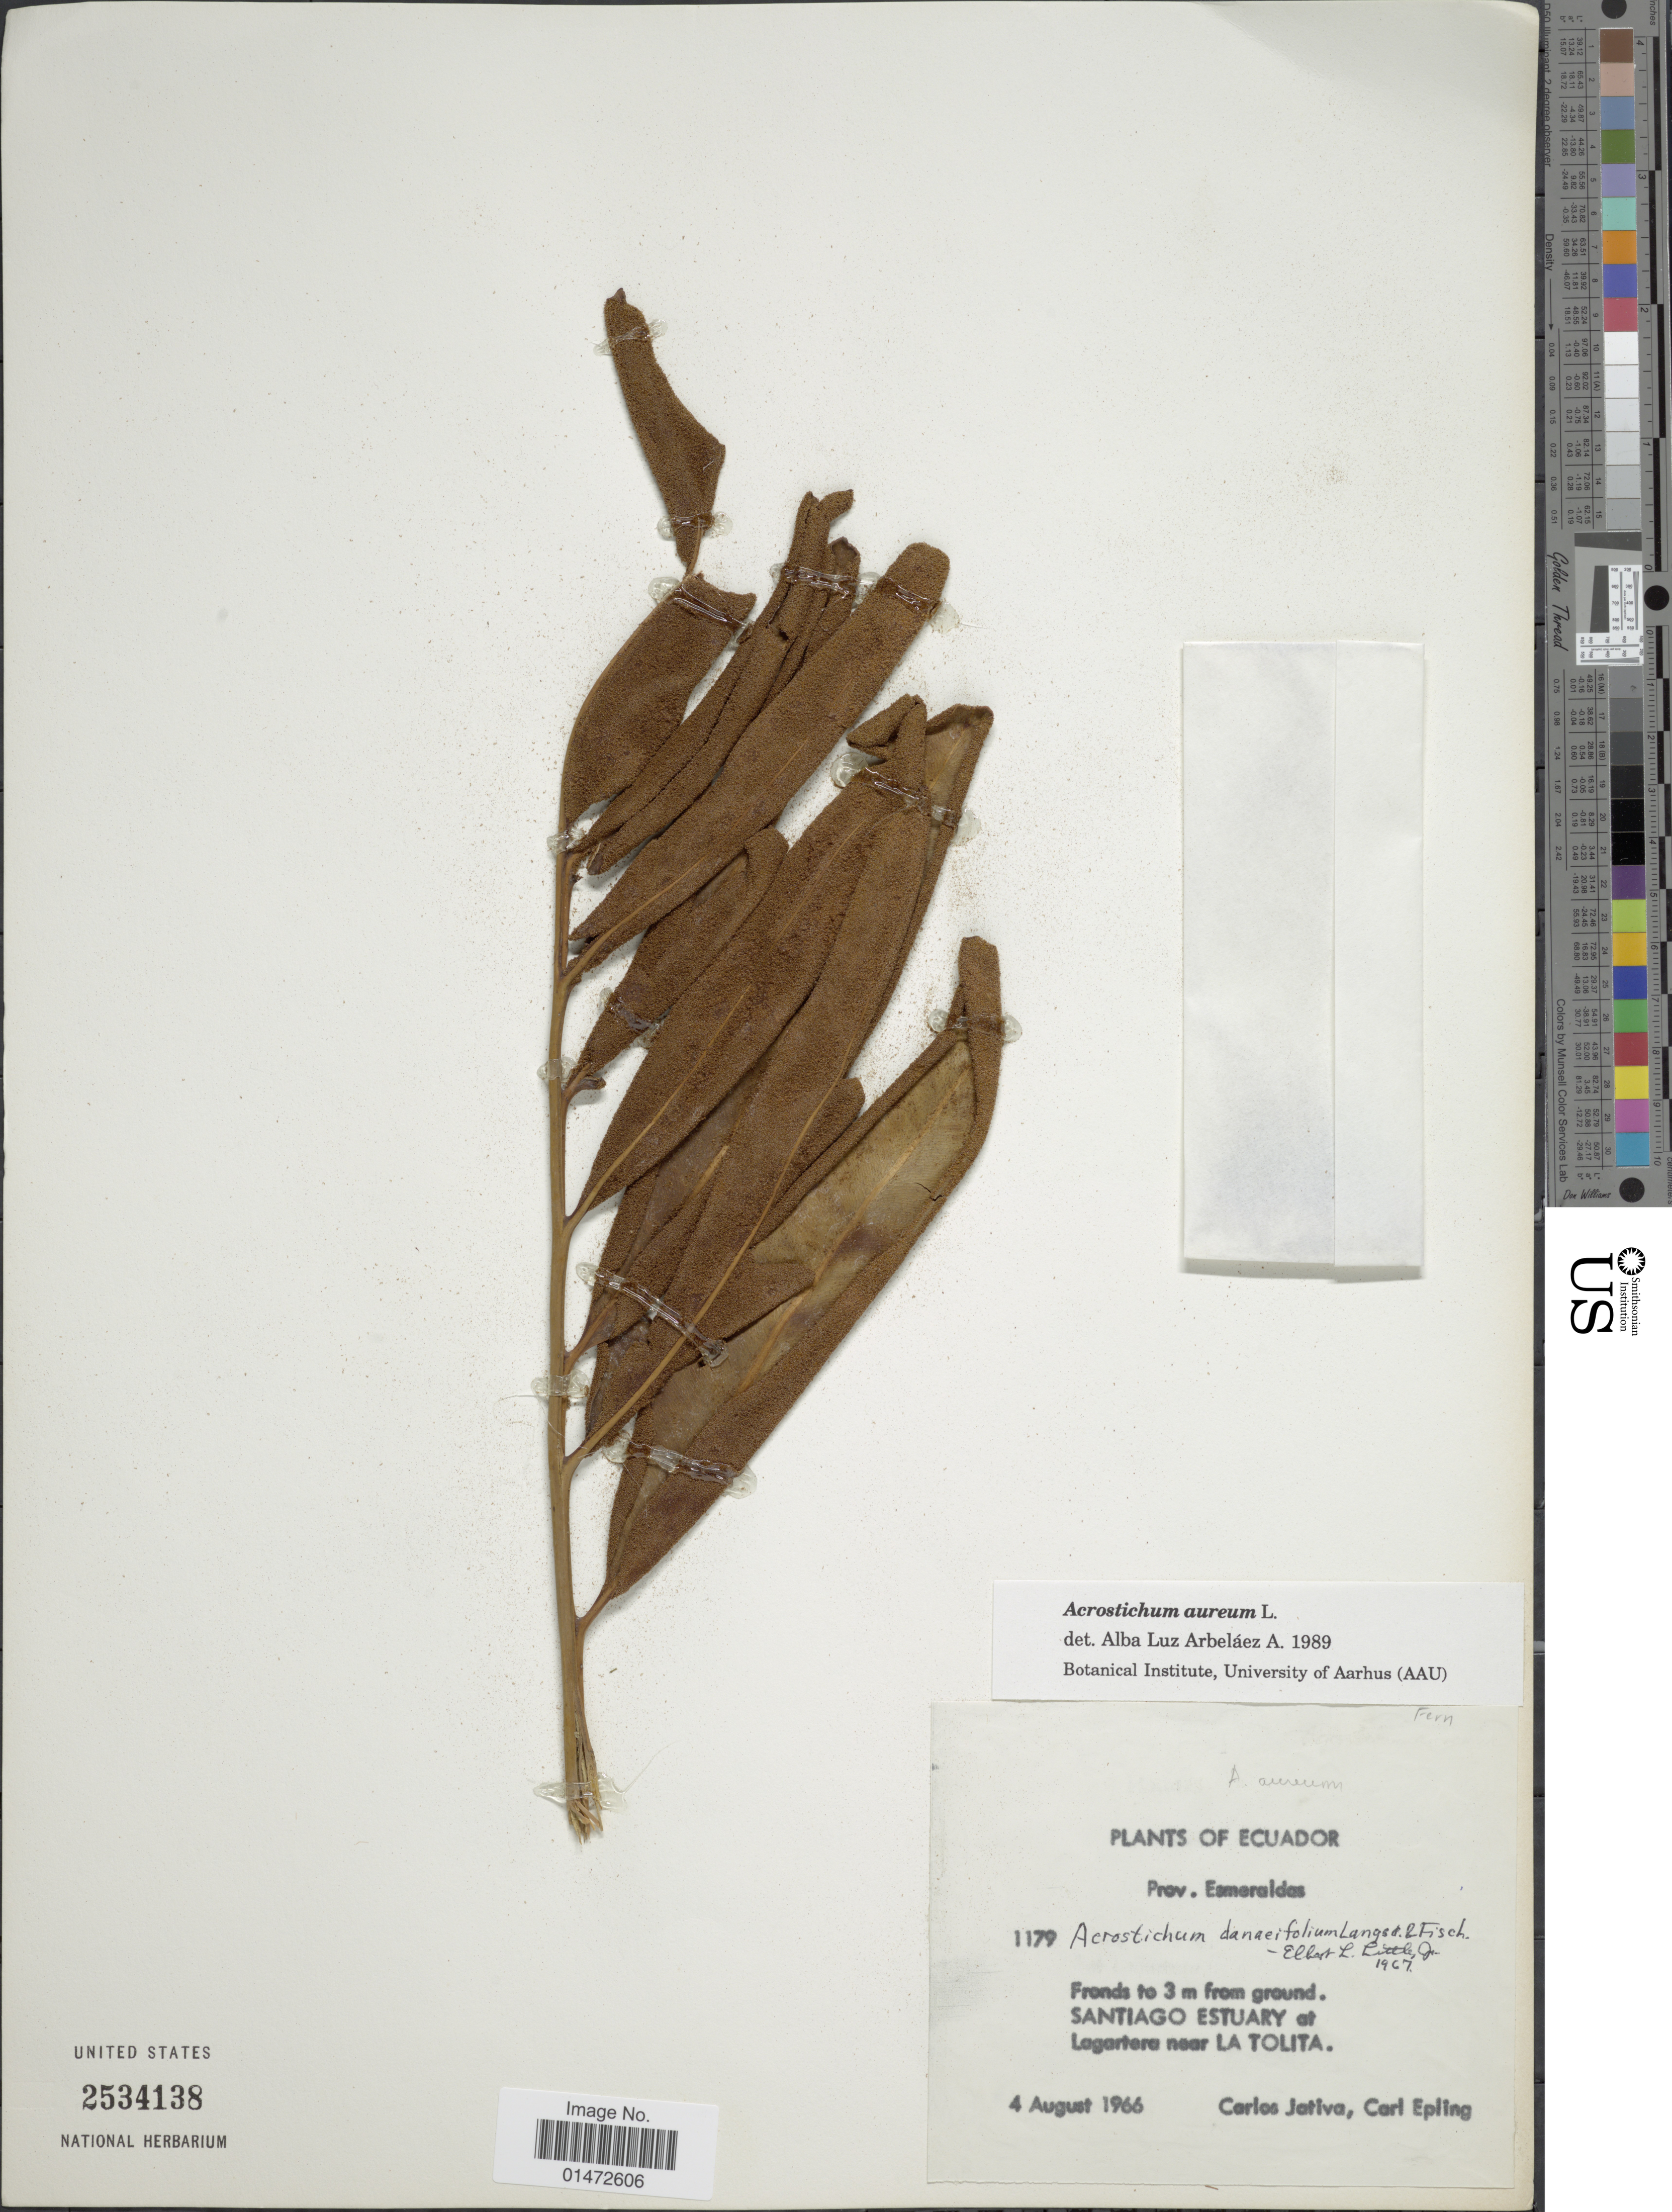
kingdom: Plantae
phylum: Tracheophyta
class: Polypodiopsida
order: Polypodiales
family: Pteridaceae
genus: Acrostichum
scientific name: Acrostichum aureum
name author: L.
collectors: C. D. Játiva & C. C. Epling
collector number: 1179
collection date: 1966-08-04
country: Ecuador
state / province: Esmeraldas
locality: Santiago Estuary at Lagartere near La Tolita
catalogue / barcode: US 2534138